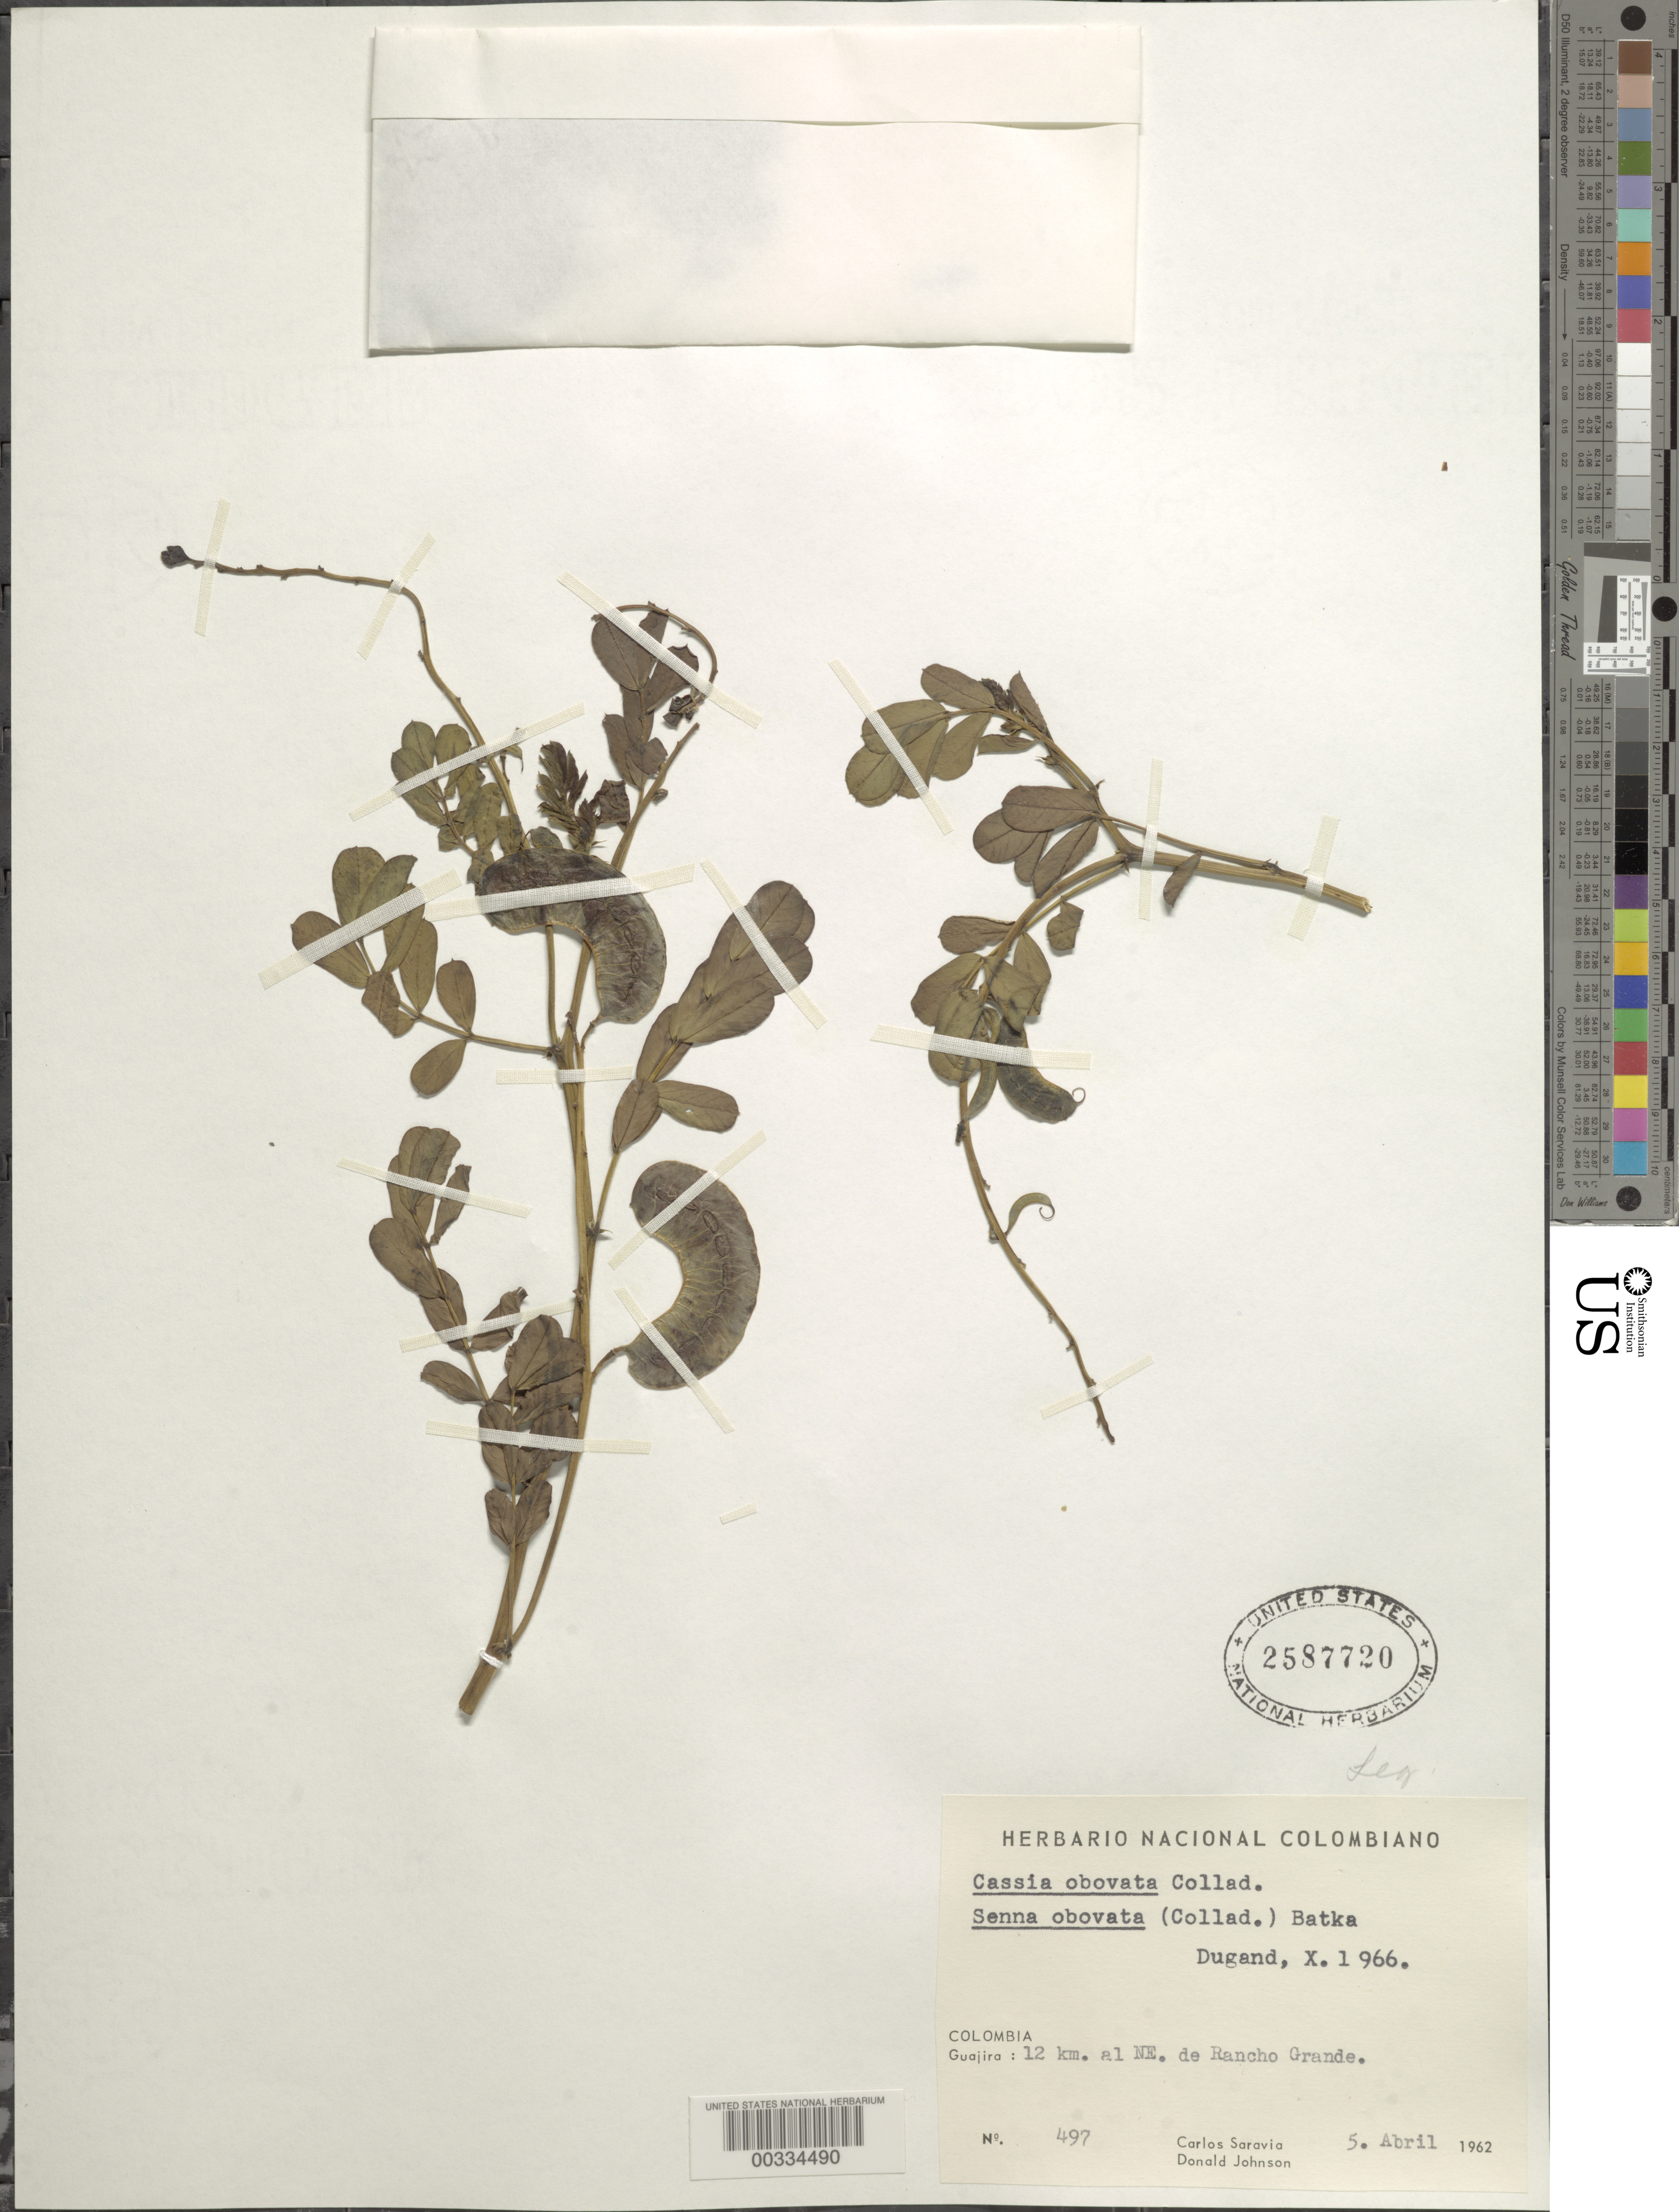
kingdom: Plantae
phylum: Tracheophyta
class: Magnoliopsida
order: Fabales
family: Fabaceae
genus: Senna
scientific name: Senna italica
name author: Mill.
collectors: C. Saravia T. & D. Johnson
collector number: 497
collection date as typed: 05 Apr 1962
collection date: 1962-04-05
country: Colombia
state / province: La Guajira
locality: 12 km NE of Rancho Grande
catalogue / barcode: US 2587720